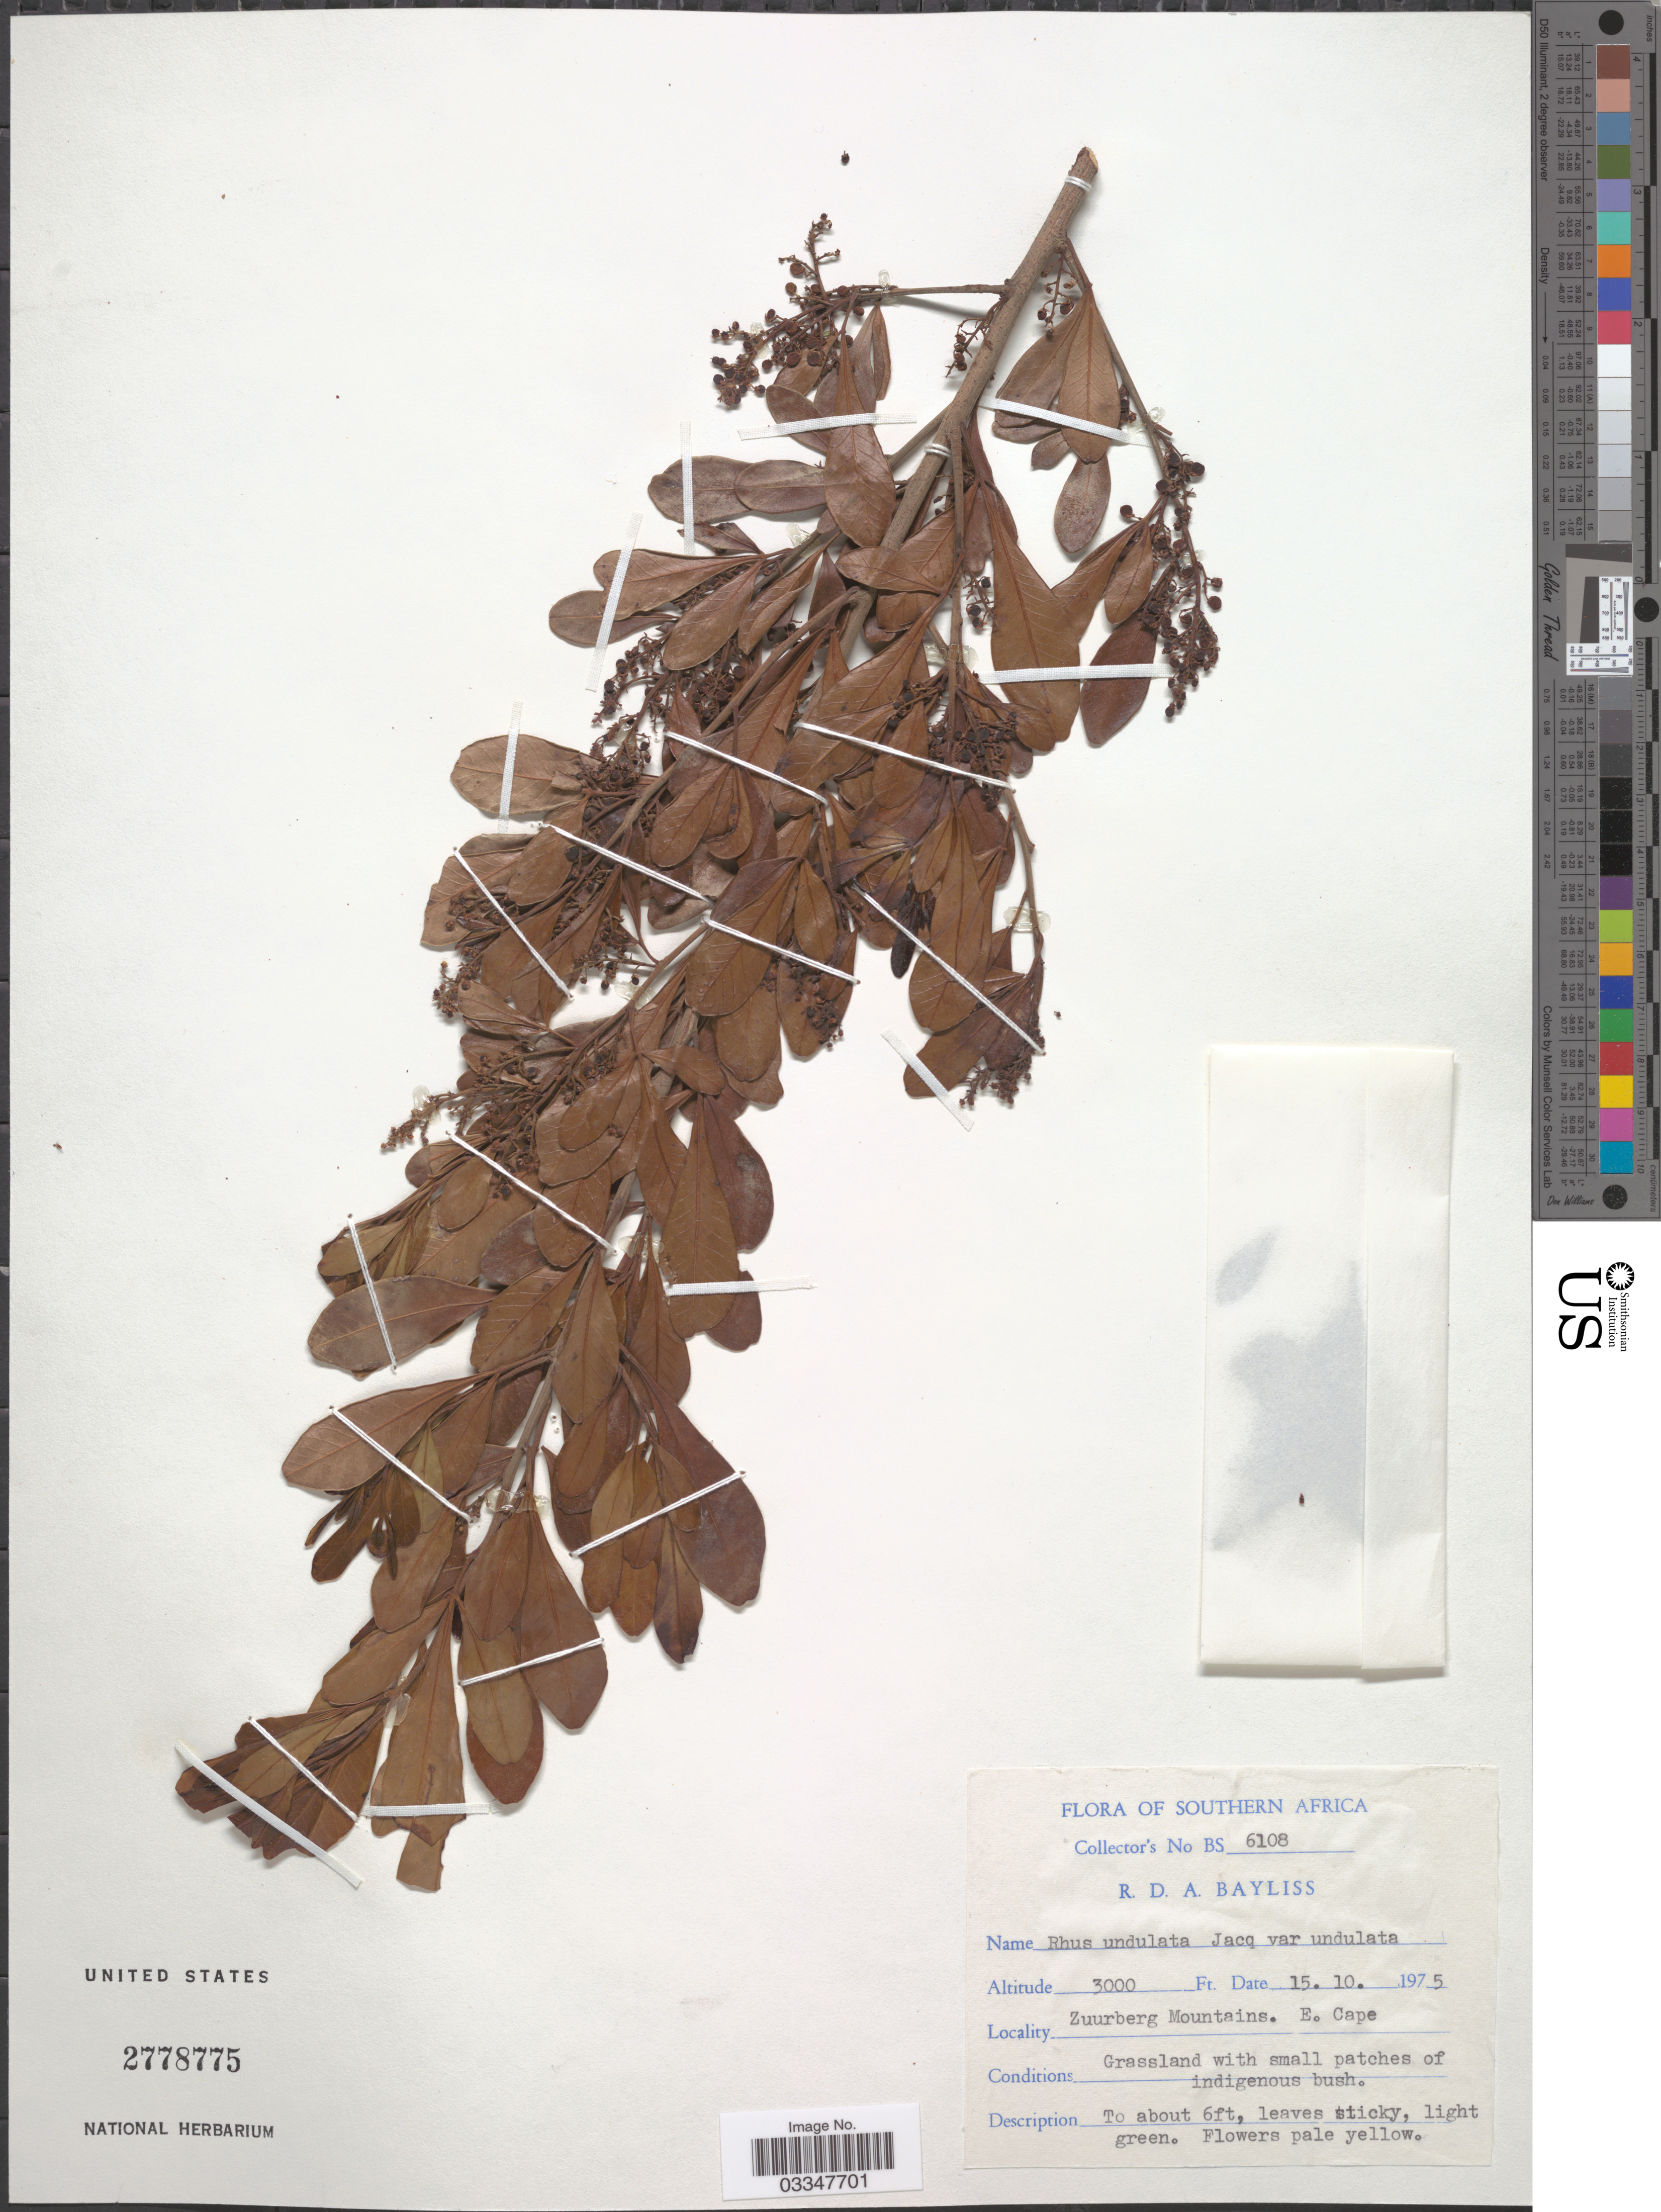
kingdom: Plantae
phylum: Tracheophyta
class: Magnoliopsida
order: Sapindales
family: Anacardiaceae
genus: Rhus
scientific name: Rhus undulata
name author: Jacq.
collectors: R. Bayliss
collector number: BS 6108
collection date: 1975-10-15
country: South Africa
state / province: Eastern Cape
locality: Southern Africa. Zuurberg Mountains. E. Cape.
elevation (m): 914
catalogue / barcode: US 2778775